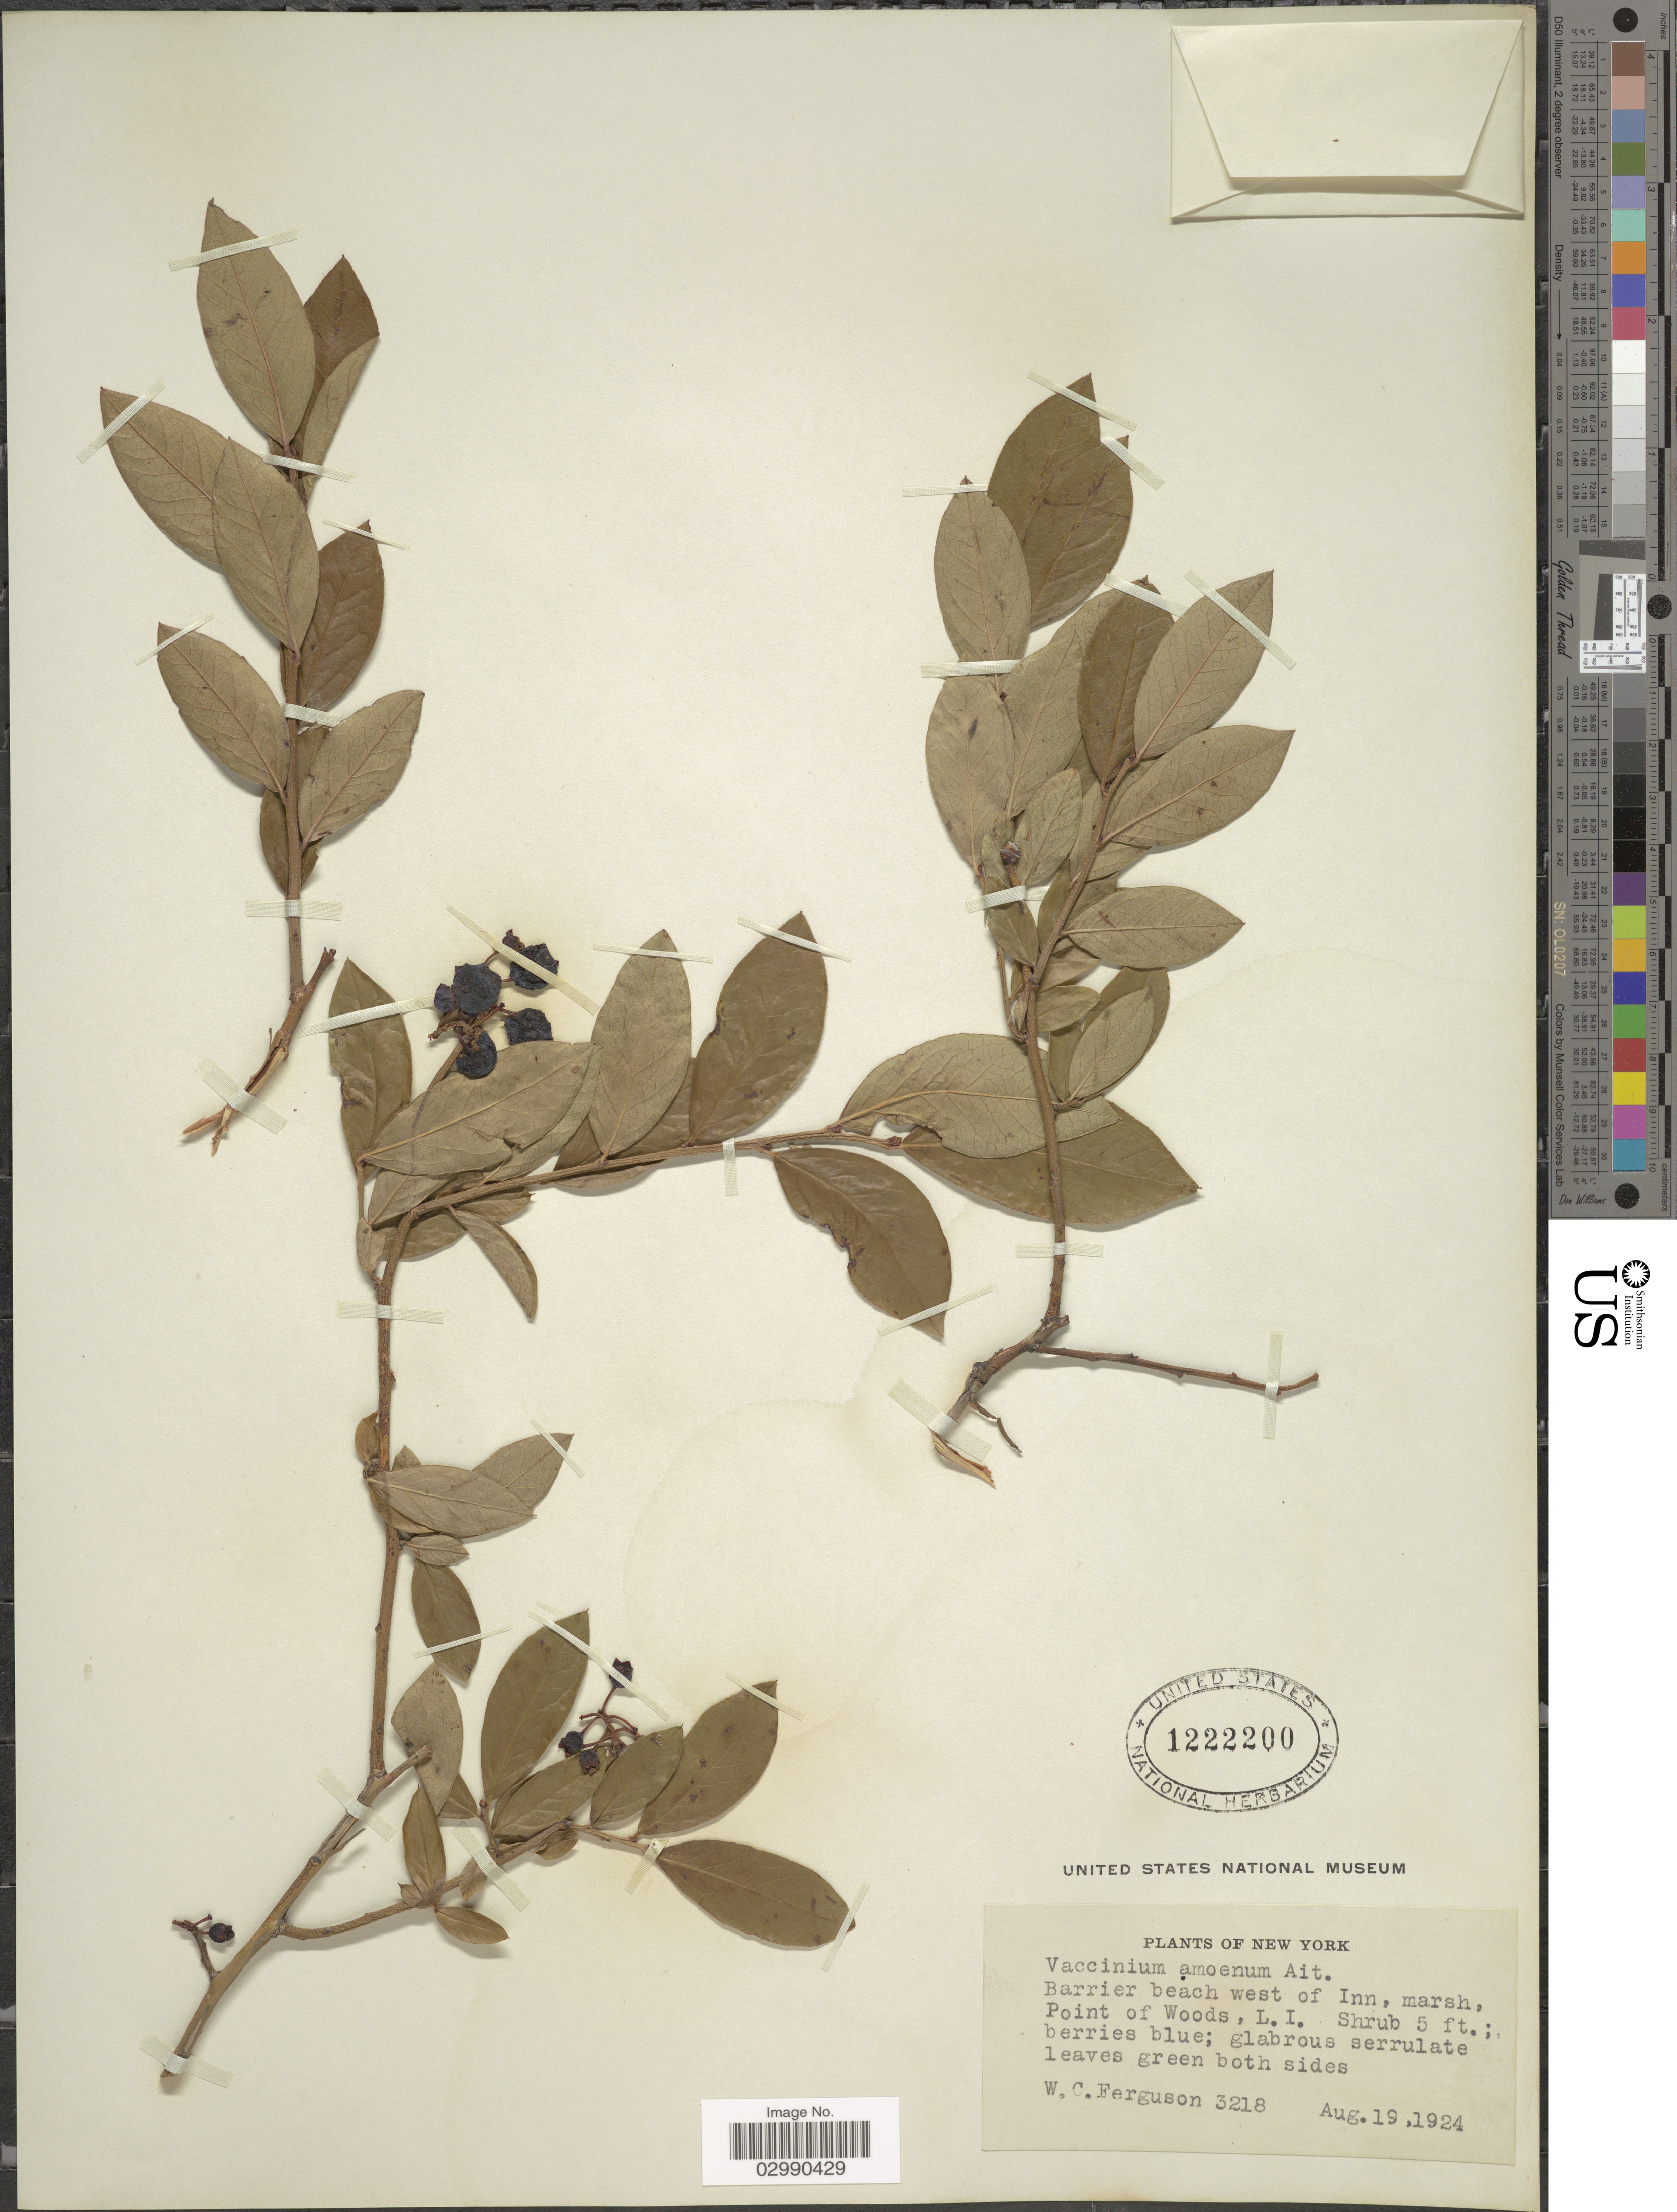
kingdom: Plantae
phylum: Tracheophyta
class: Magnoliopsida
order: Ericales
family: Ericaceae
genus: Vaccinium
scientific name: Vaccinium vicinum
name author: E.P. Bicknell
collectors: W. Ferguson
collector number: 3218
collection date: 1924-08-19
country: United States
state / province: New York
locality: Point of Woods, L.I.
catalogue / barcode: US 1222200